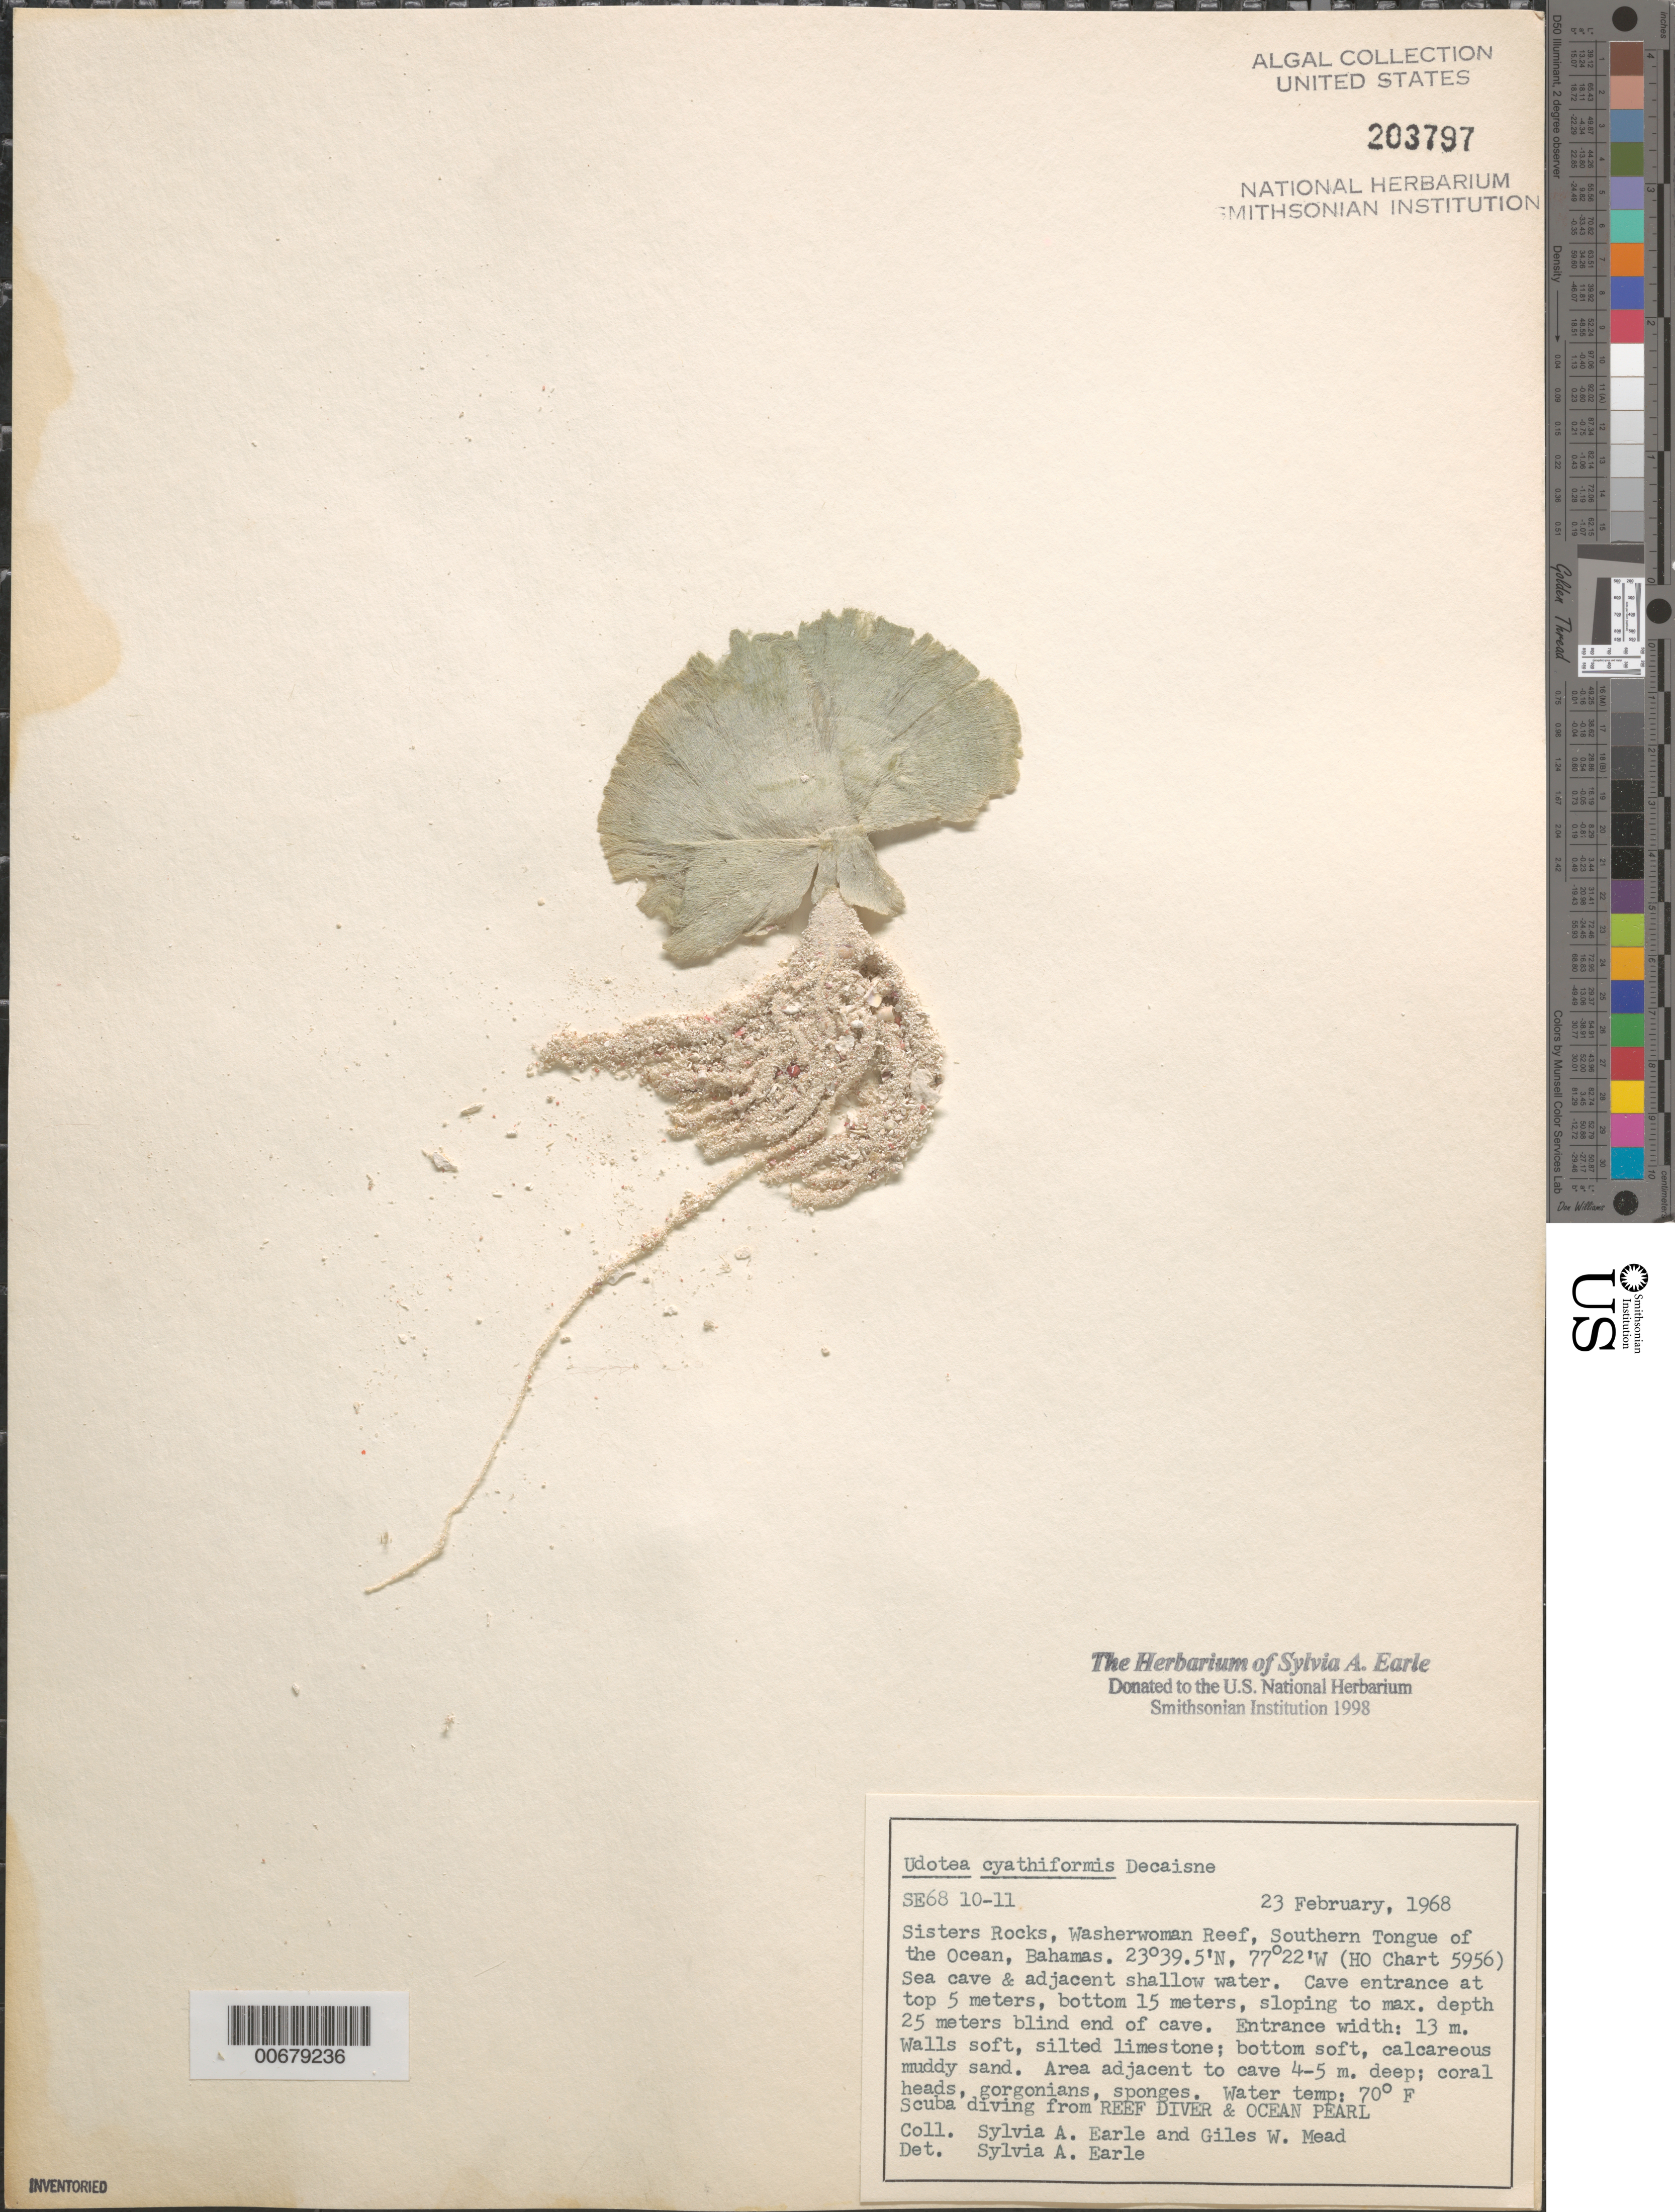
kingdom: Plantae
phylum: Chlorophyta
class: Ulvophyceae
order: Bryopsidales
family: Udoteaceae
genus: Udotea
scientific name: Udotea cyathiformis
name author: Decne.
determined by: Earle, S. A.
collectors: S. A. Earle & G. W. Mead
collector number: SE 6810-11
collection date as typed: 23 Feb 1968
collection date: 1968-02-23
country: Bahamas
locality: Sisters Rocks, Washerwoman Reef, Southern Tongue of the Ocean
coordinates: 23 39.5' N, 77 22' W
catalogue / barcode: US 203797